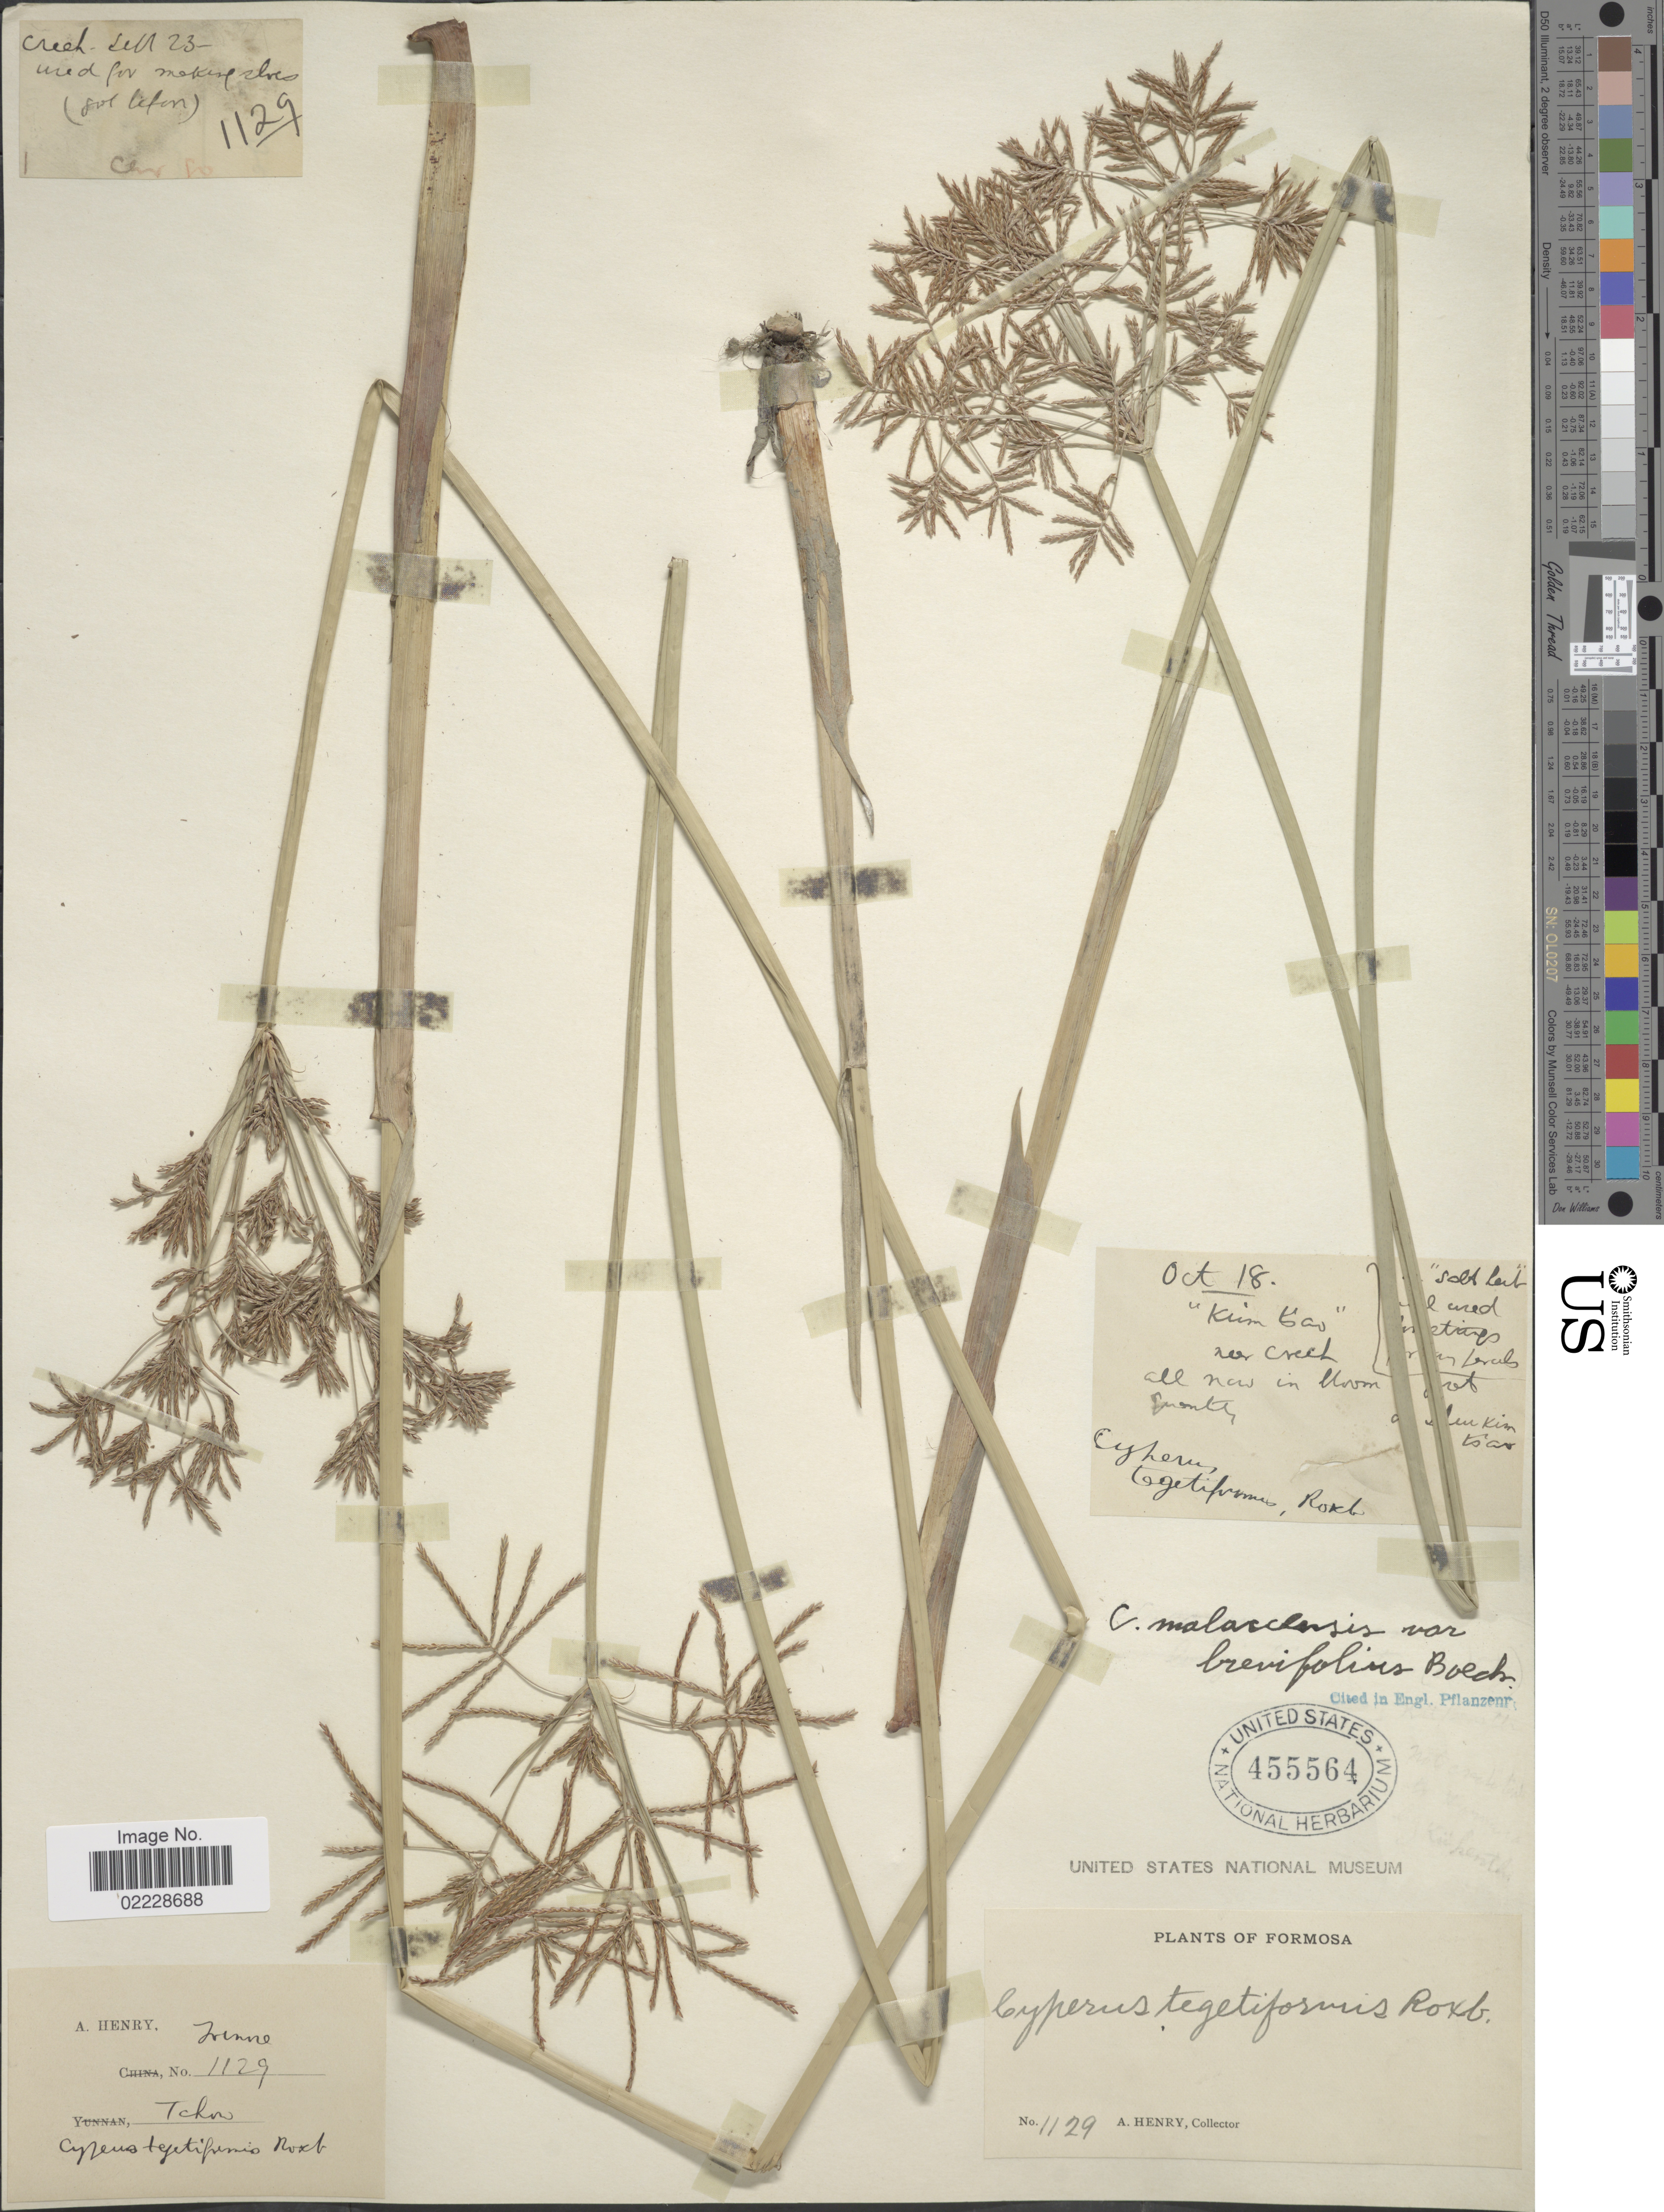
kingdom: Plantae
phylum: Tracheophyta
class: Liliopsida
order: Poales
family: Cyperaceae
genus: Cyperus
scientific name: Cyperus malaccensis subsp. monophyllus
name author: (Vahl) T. Koyama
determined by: Strong, Mark T., (BOT), Smithsonian Institution - National Museum of Natural History (UNITED STATES)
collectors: A. Henry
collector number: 1129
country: Taiwan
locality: Formosa, Takow, near creek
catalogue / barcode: US 455564